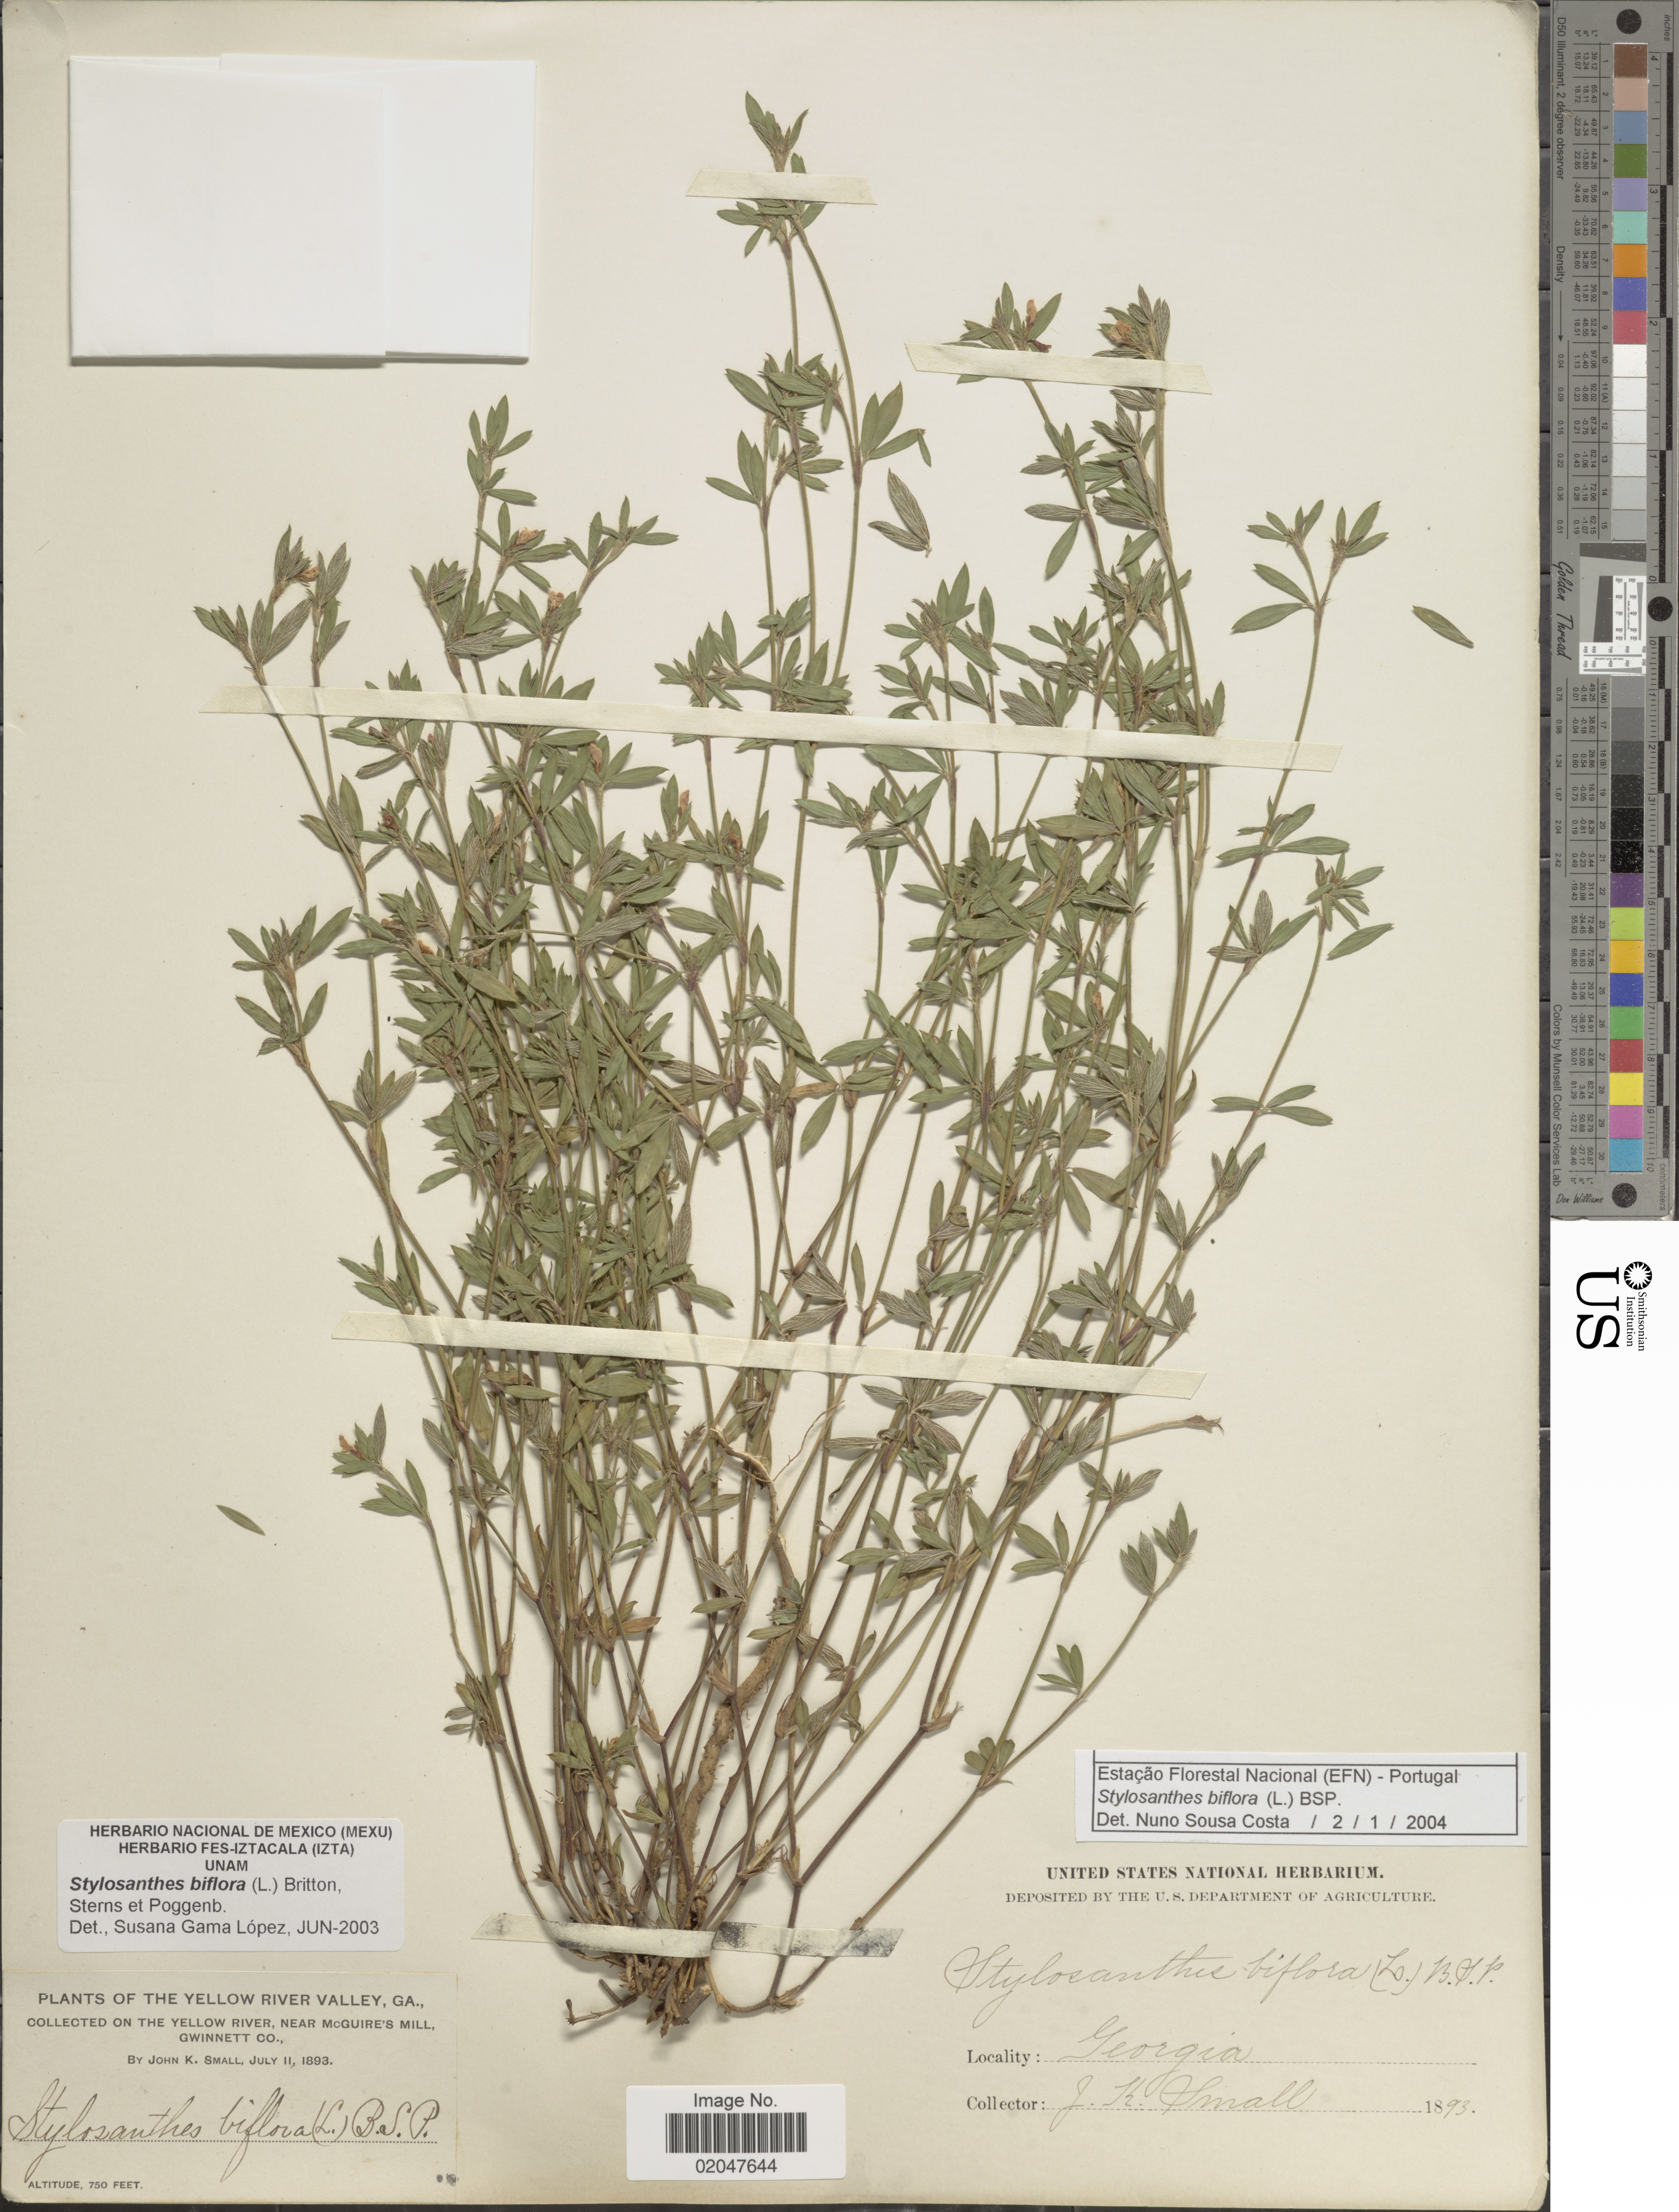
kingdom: Plantae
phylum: Tracheophyta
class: Magnoliopsida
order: Fabales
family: Fabaceae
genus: Stylosanthes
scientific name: Stylosanthes biflora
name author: (L.) Britton et al.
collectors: J. K. Small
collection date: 1893-07-11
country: United States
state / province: Georgia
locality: Yellow River Valley, Ga., near Mcquire's Mill, Gwinnet Co.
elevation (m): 229